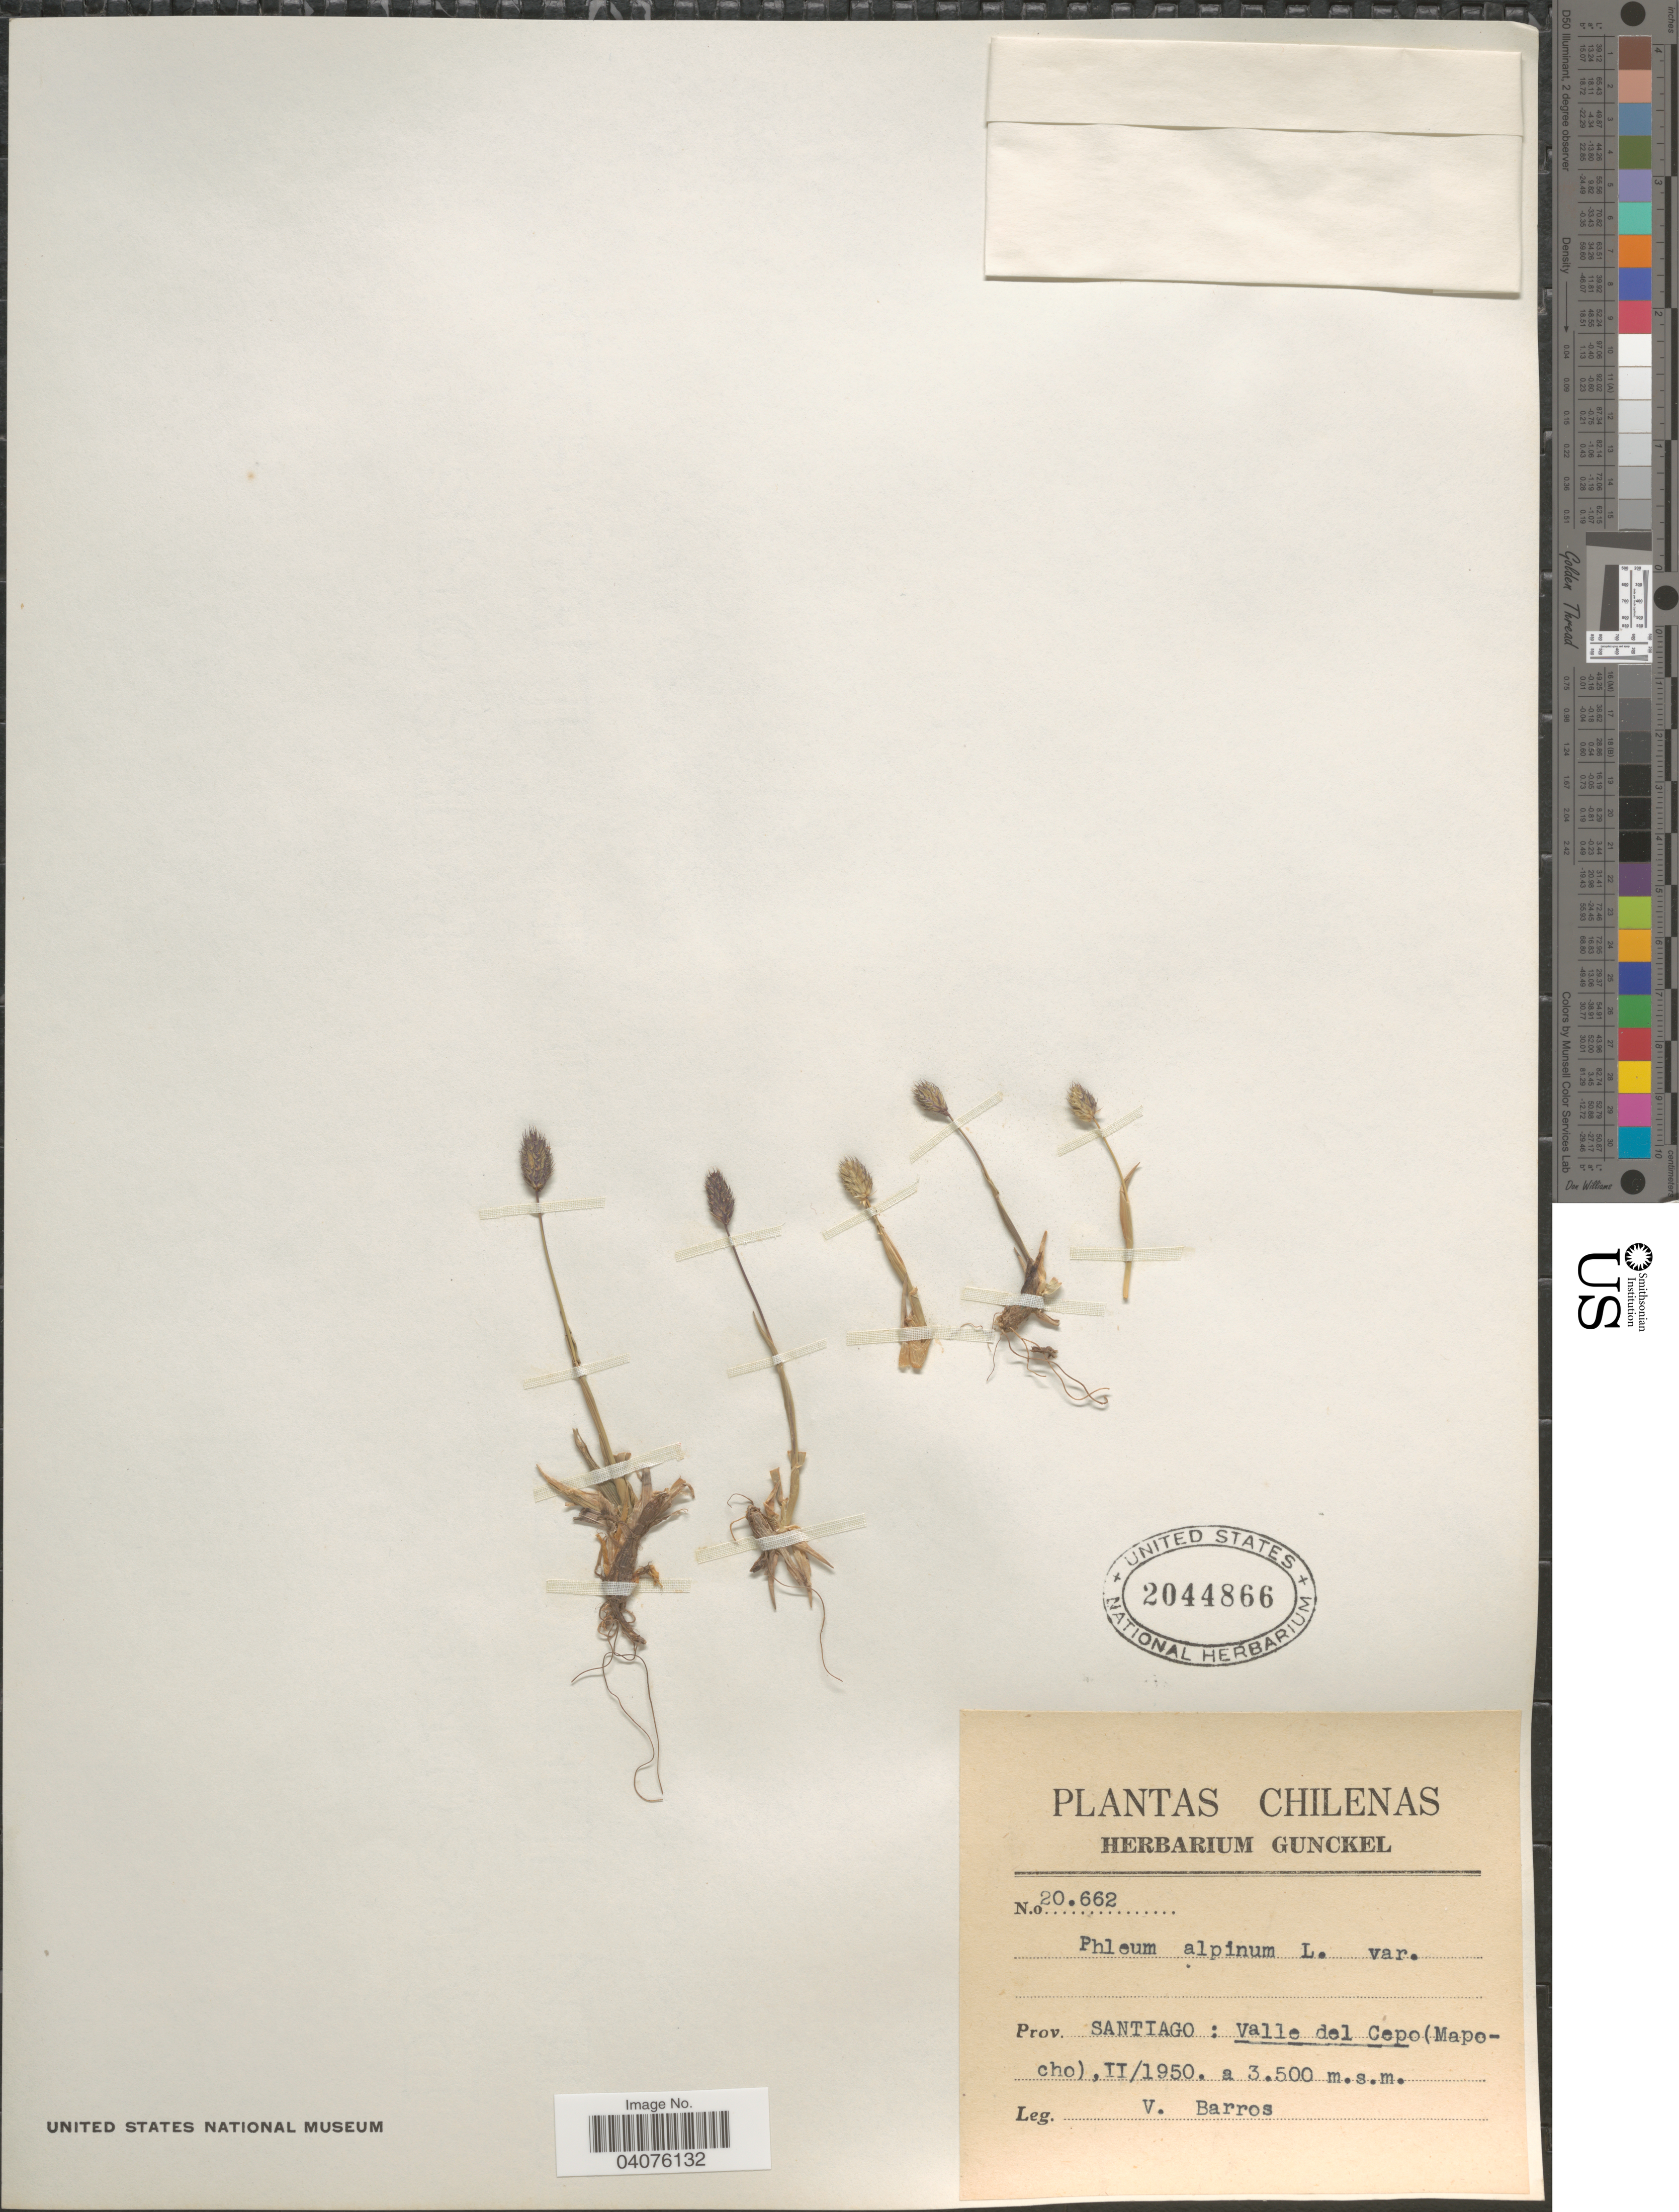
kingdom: Plantae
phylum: Tracheophyta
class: Liliopsida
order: Poales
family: Poaceae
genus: Phleum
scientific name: Phleum alpinum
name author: L.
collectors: V. Barros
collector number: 20662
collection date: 1950-02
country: Chile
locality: Prov. Santiago: Valle del Cepo (Mapocho).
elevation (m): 3500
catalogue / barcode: US 2044866